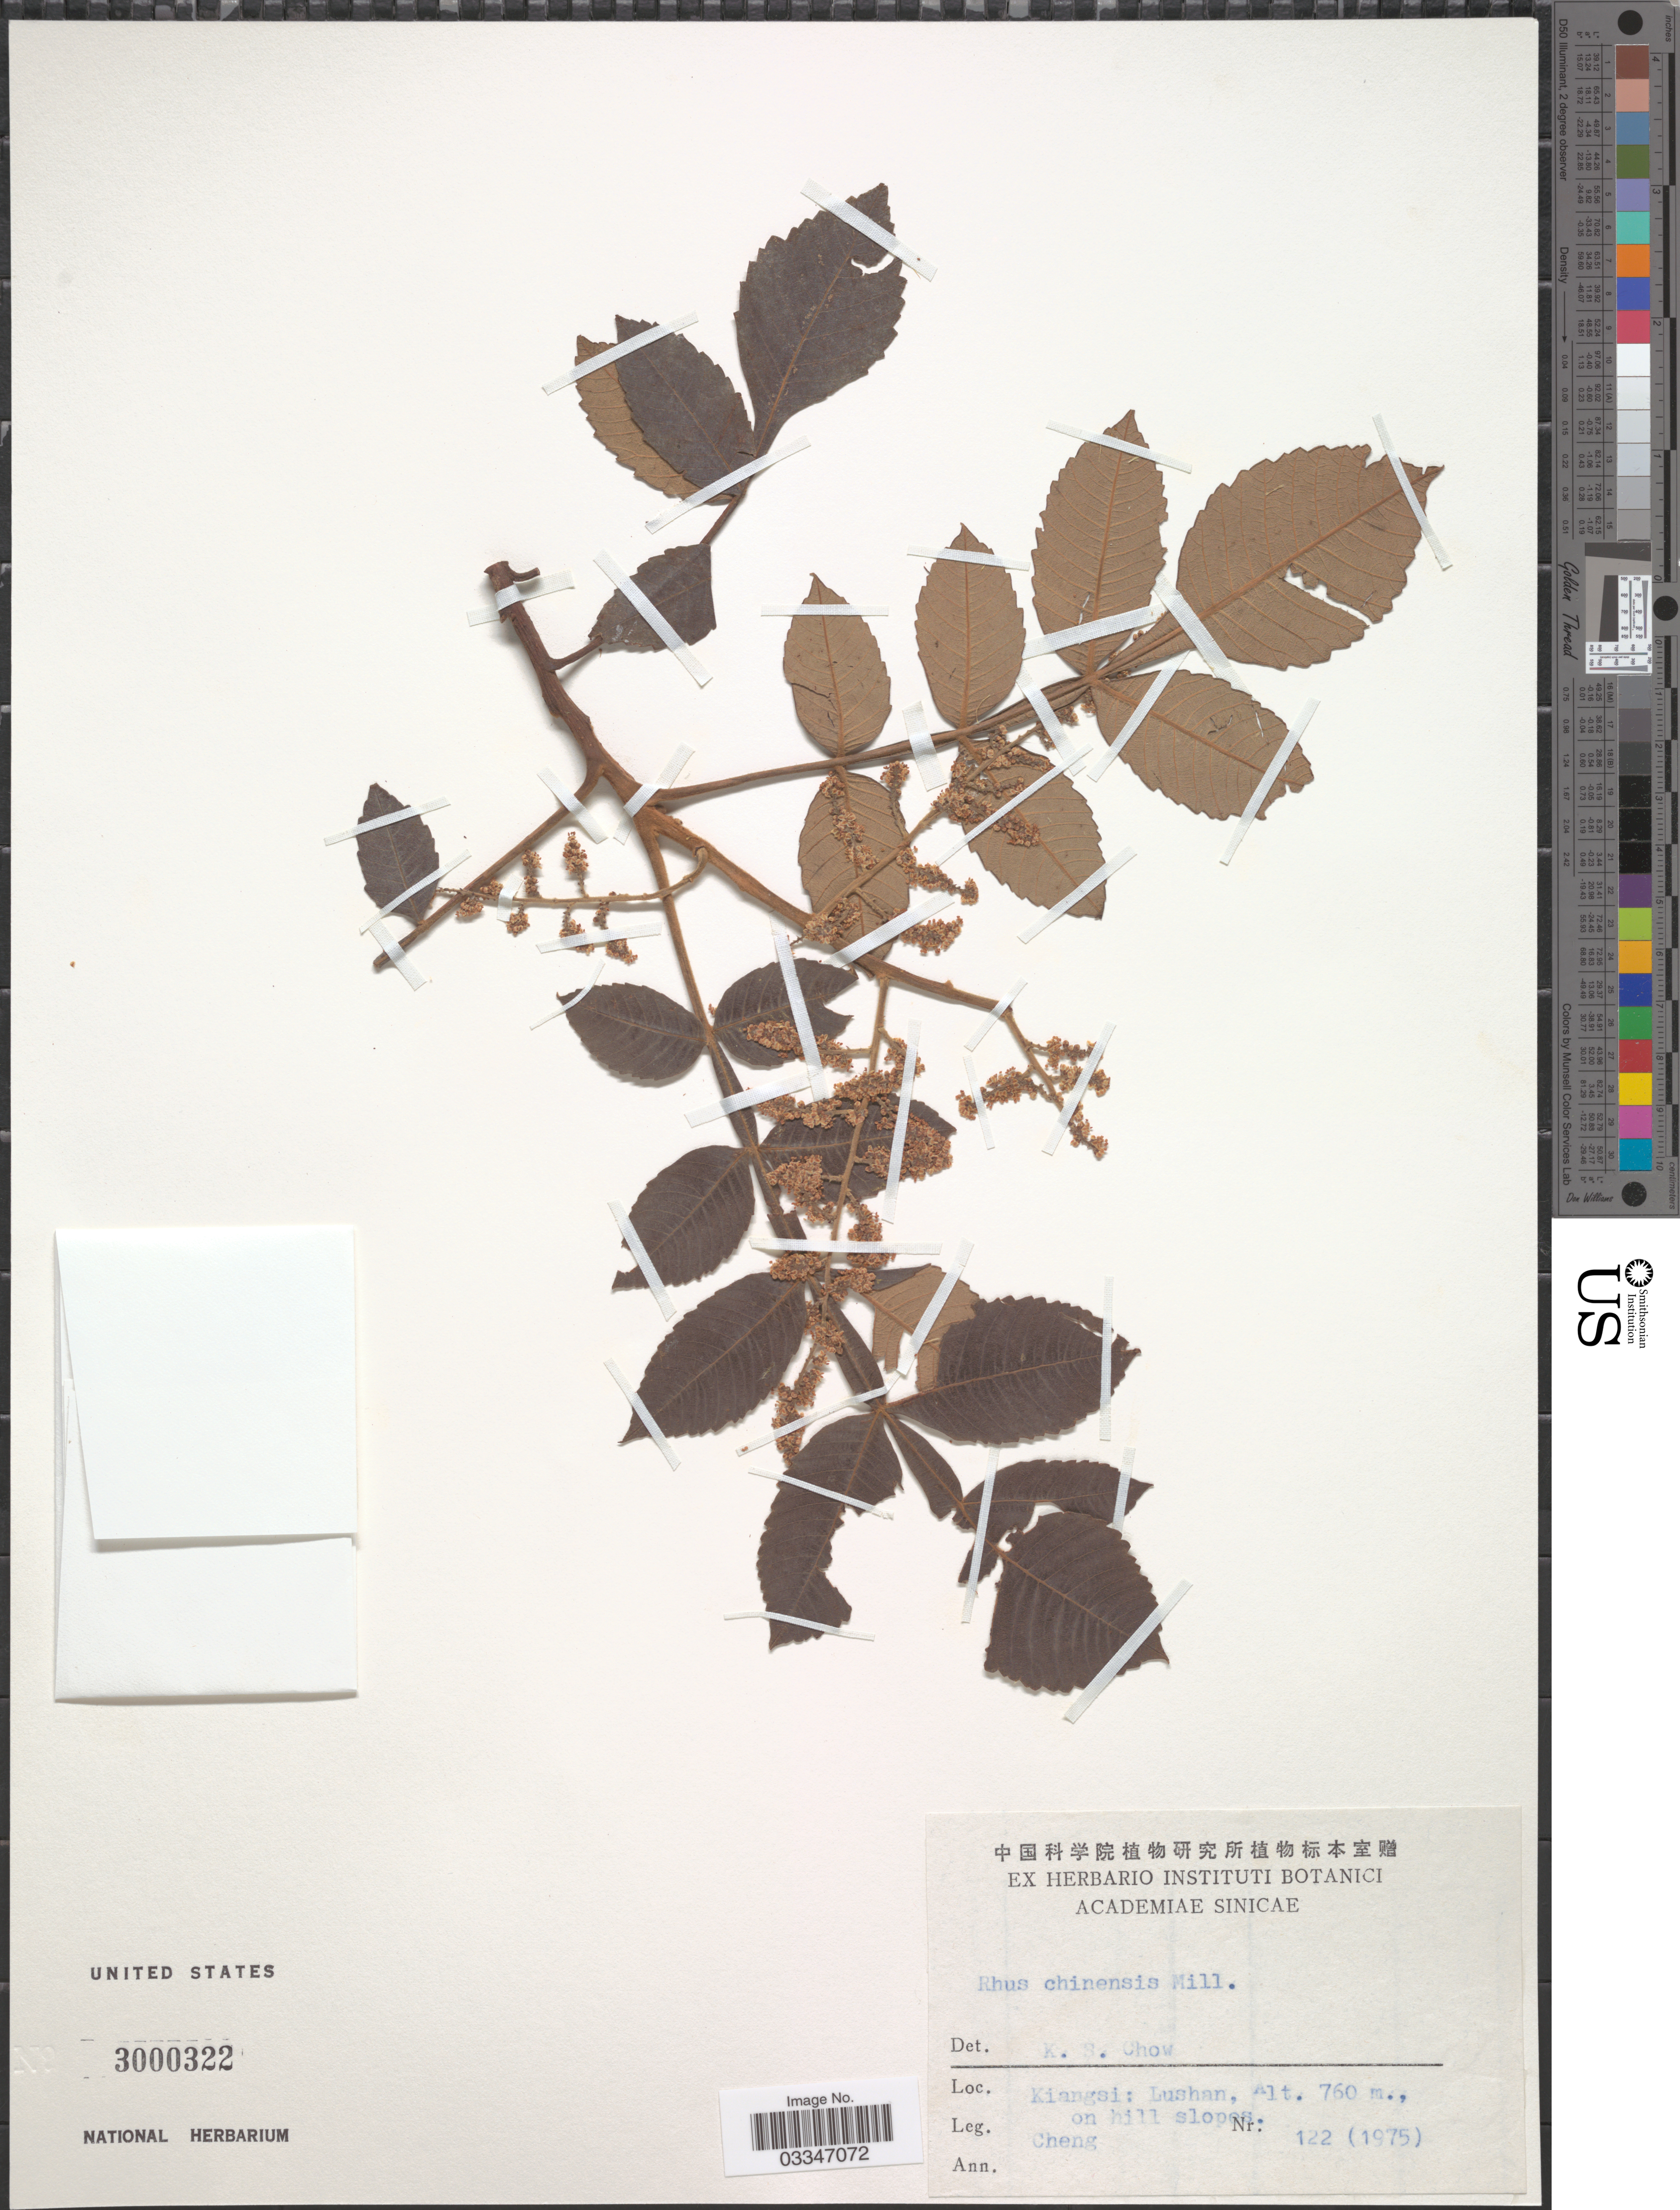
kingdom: Plantae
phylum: Tracheophyta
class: Magnoliopsida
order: Sapindales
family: Anacardiaceae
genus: Rhus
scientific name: Rhus chinensis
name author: Mill.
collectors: -. Cheng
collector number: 122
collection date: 1975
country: China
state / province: Jiangxi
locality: Kiangsi: Lushan, on hill slopes.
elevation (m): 760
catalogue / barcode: US 3000322